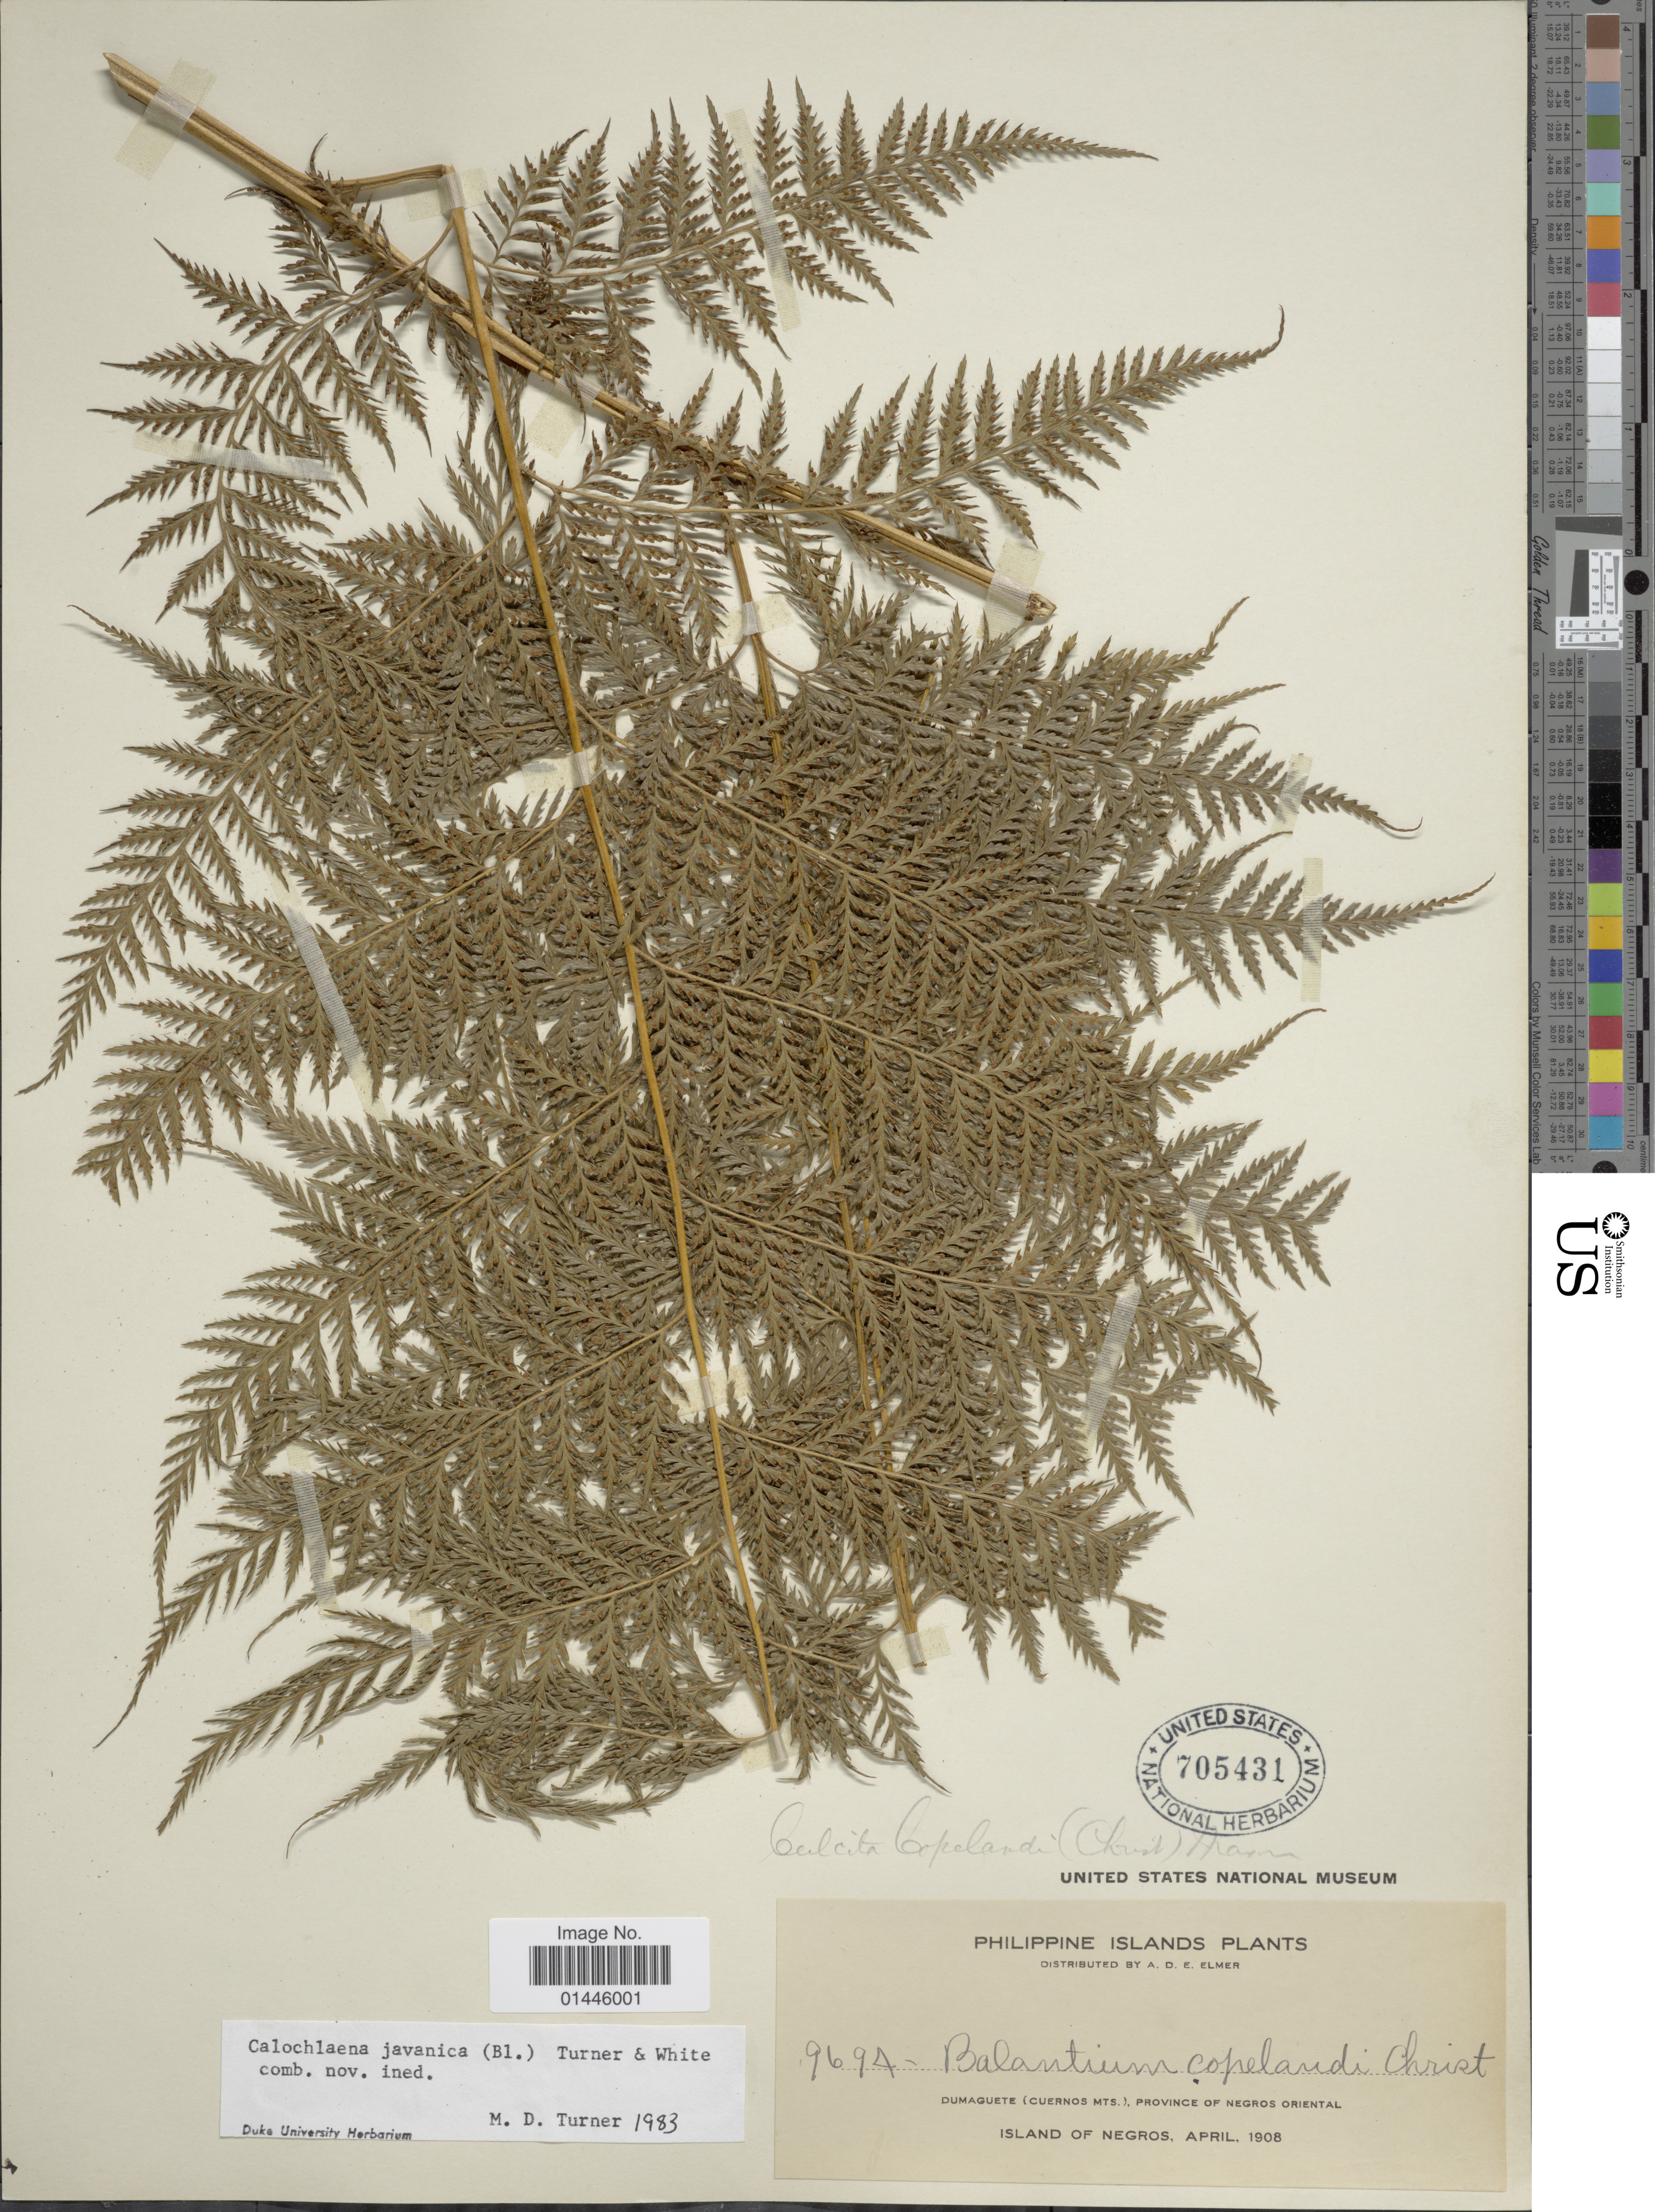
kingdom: Plantae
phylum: Tracheophyta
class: Polypodiopsida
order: Cyatheales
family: Dicksoniaceae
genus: Calochlaena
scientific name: Calochlaena javanica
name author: (Blume) M.D. Turner & R.A. White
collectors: A. D. E. Elmer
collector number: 9694*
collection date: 1908-04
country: Philippines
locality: Philippine Islands, Dumaguete (Cuernos Mts.), Province of Negros Oriental, Island of Negros.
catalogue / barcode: US 705431